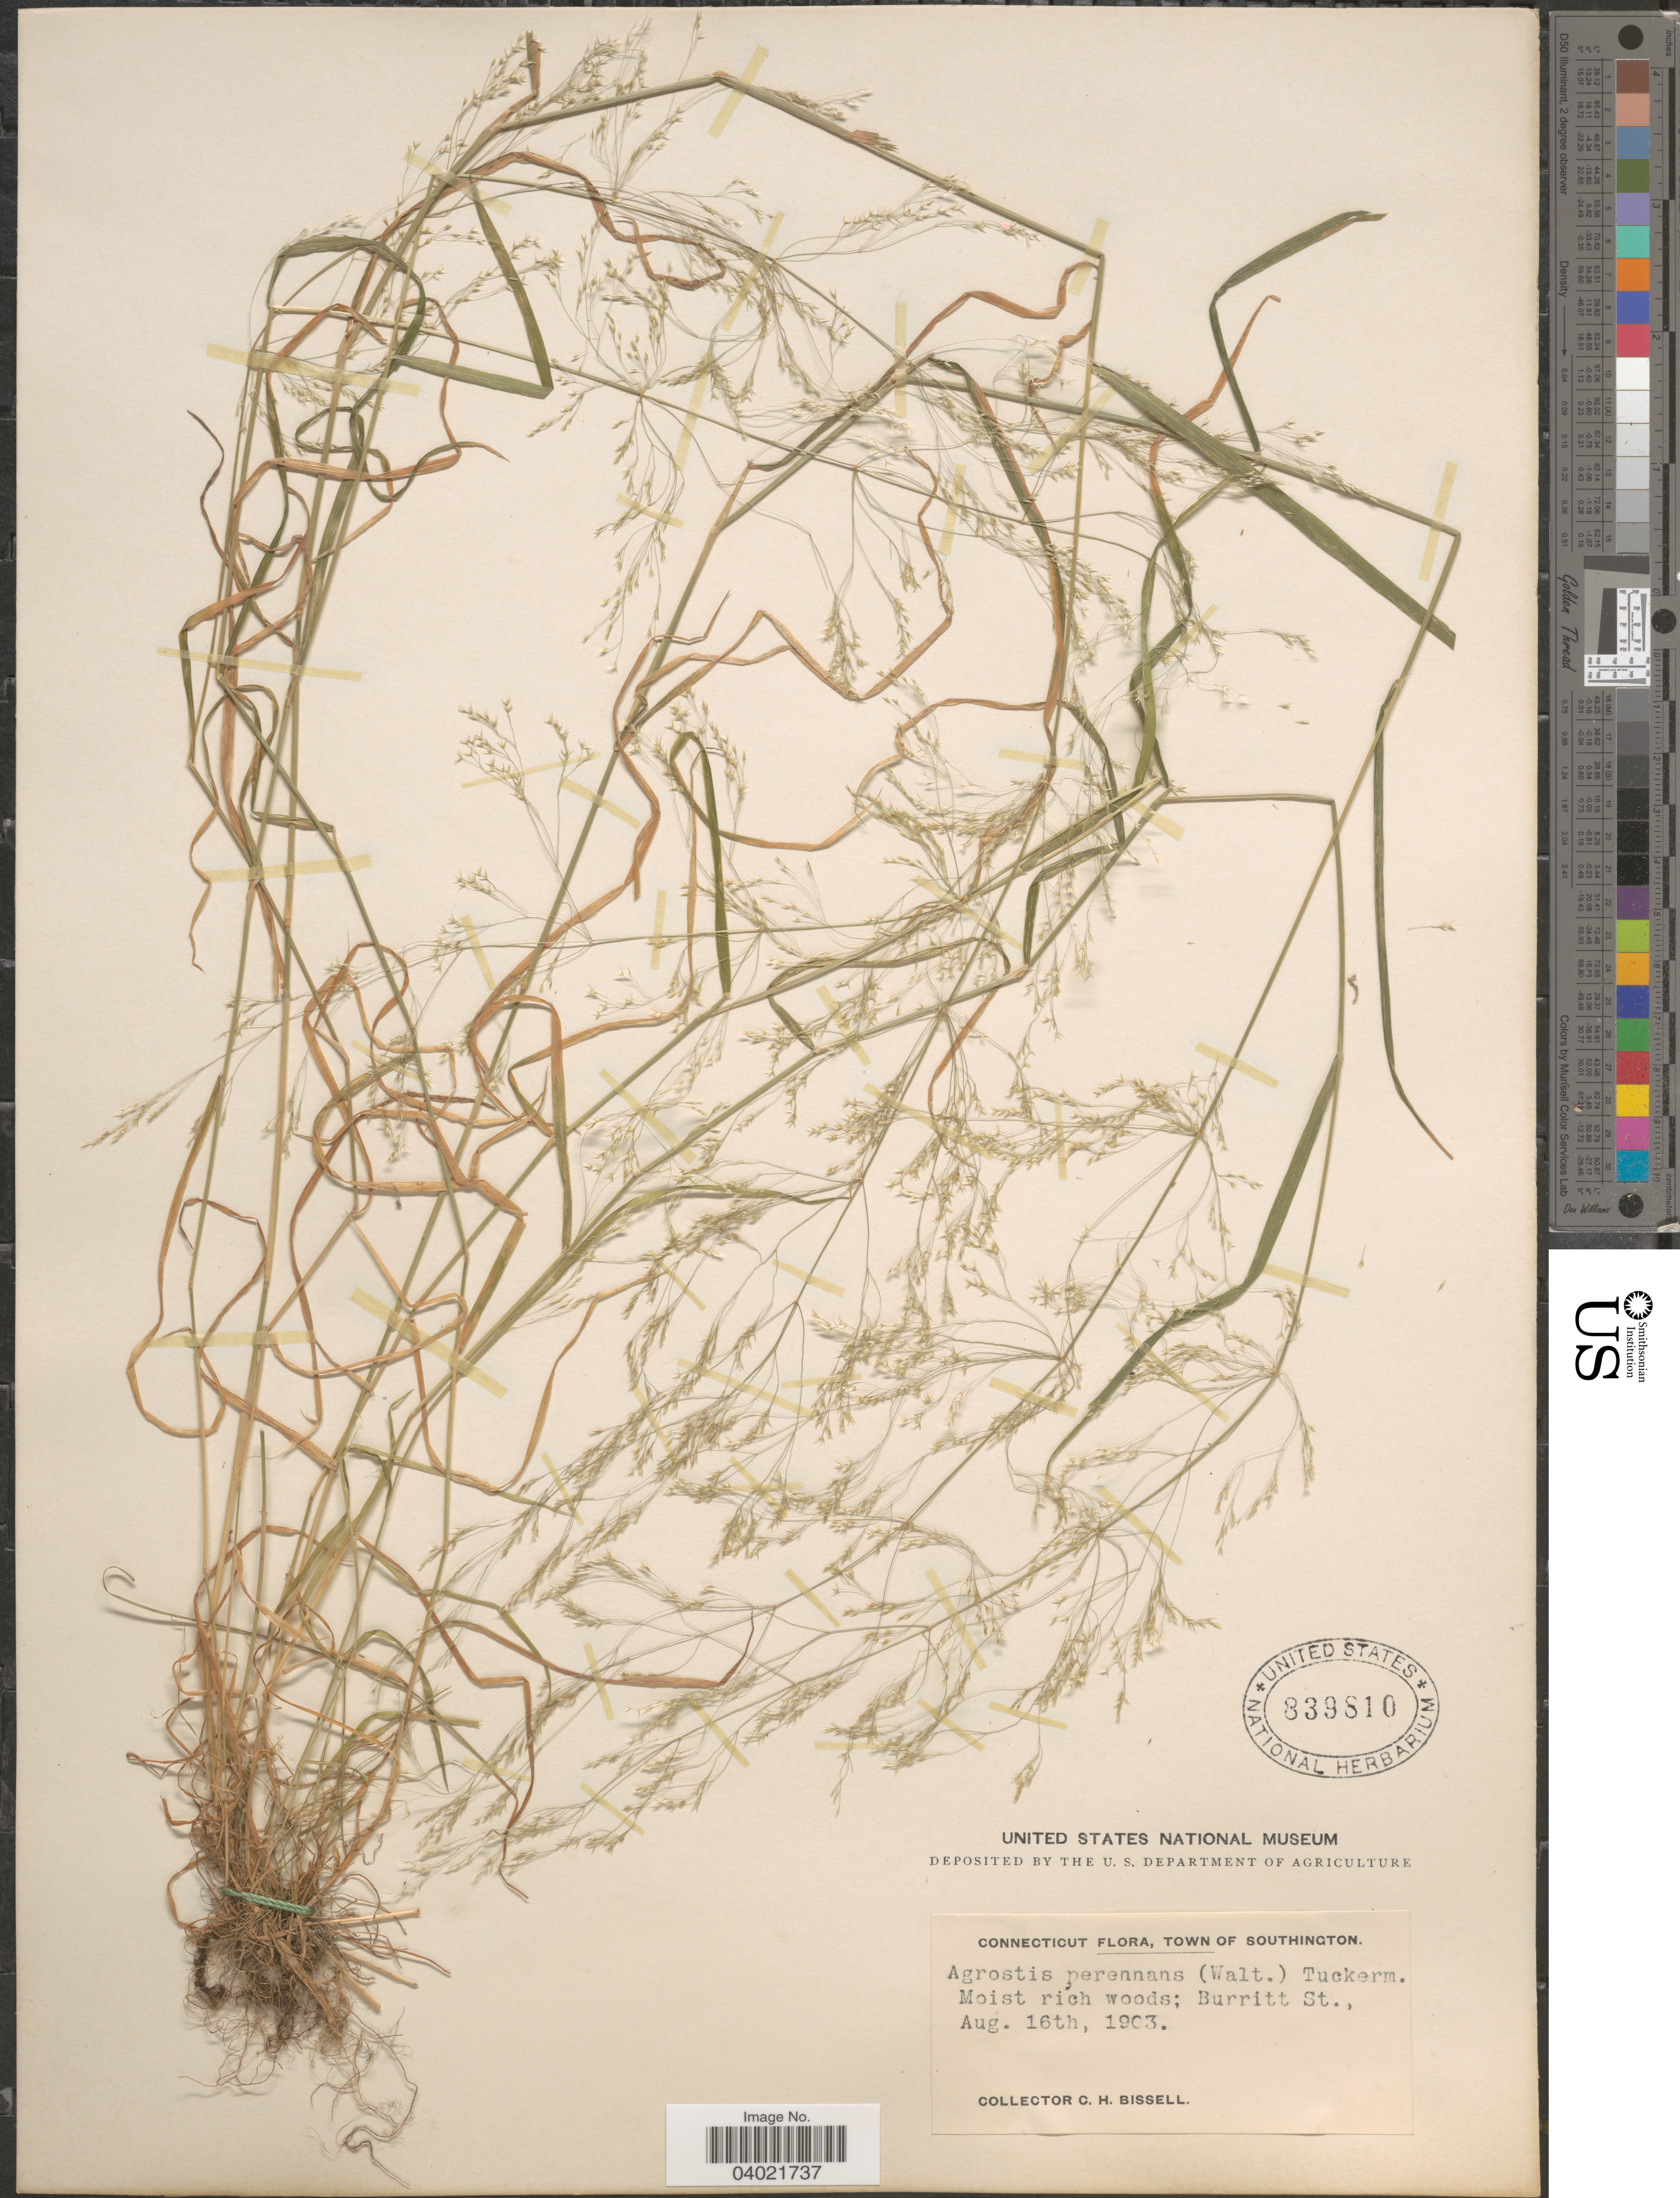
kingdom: Plantae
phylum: Tracheophyta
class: Liliopsida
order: Poales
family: Poaceae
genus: Agrostis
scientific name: Agrostis perennans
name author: (Walter) Tuck.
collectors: C. Bissell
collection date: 1903-08-16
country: United States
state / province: Connecticut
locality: Town of Southington. Burritt St.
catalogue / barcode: US 839810